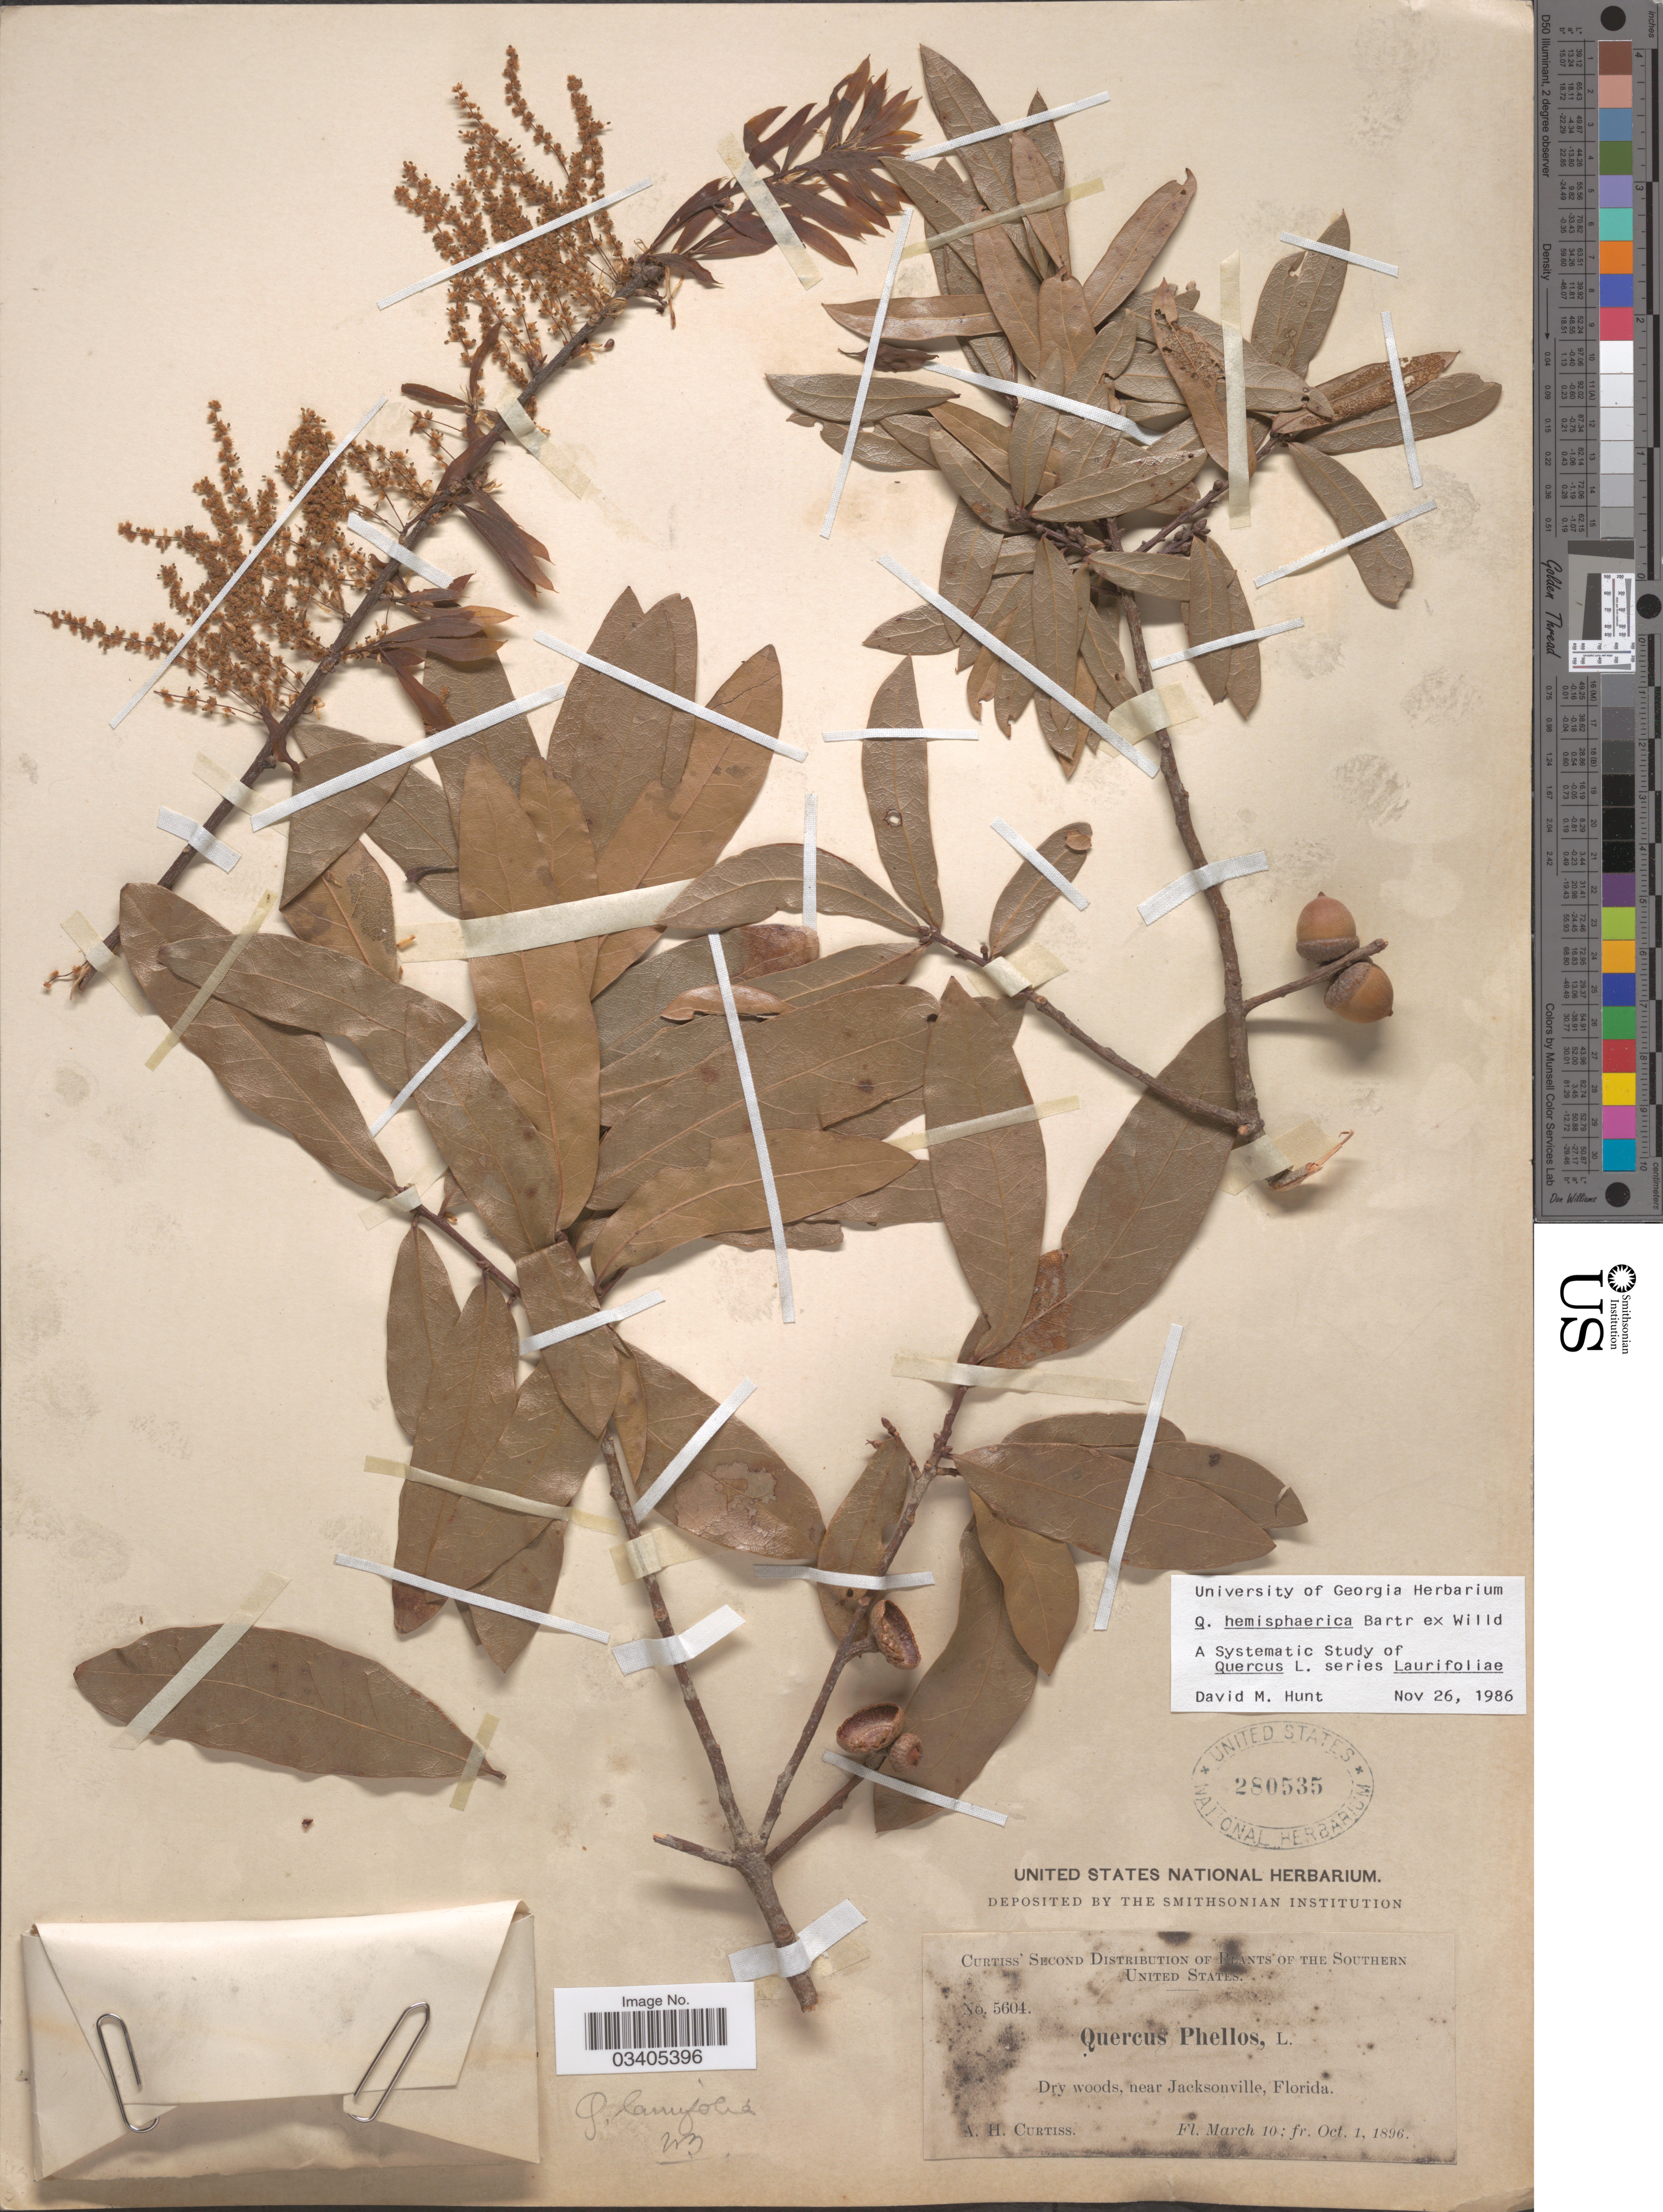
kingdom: Plantae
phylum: Tracheophyta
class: Magnoliopsida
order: Fagales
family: Fagaceae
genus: Quercus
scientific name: Quercus hemisphaerica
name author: W. Bartram ex Willd.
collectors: A. H. Curtiss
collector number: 5604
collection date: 1896-03-10/1896-10-01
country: United States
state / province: Florida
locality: Near Jacksonville. Southern United States.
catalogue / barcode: US 280535